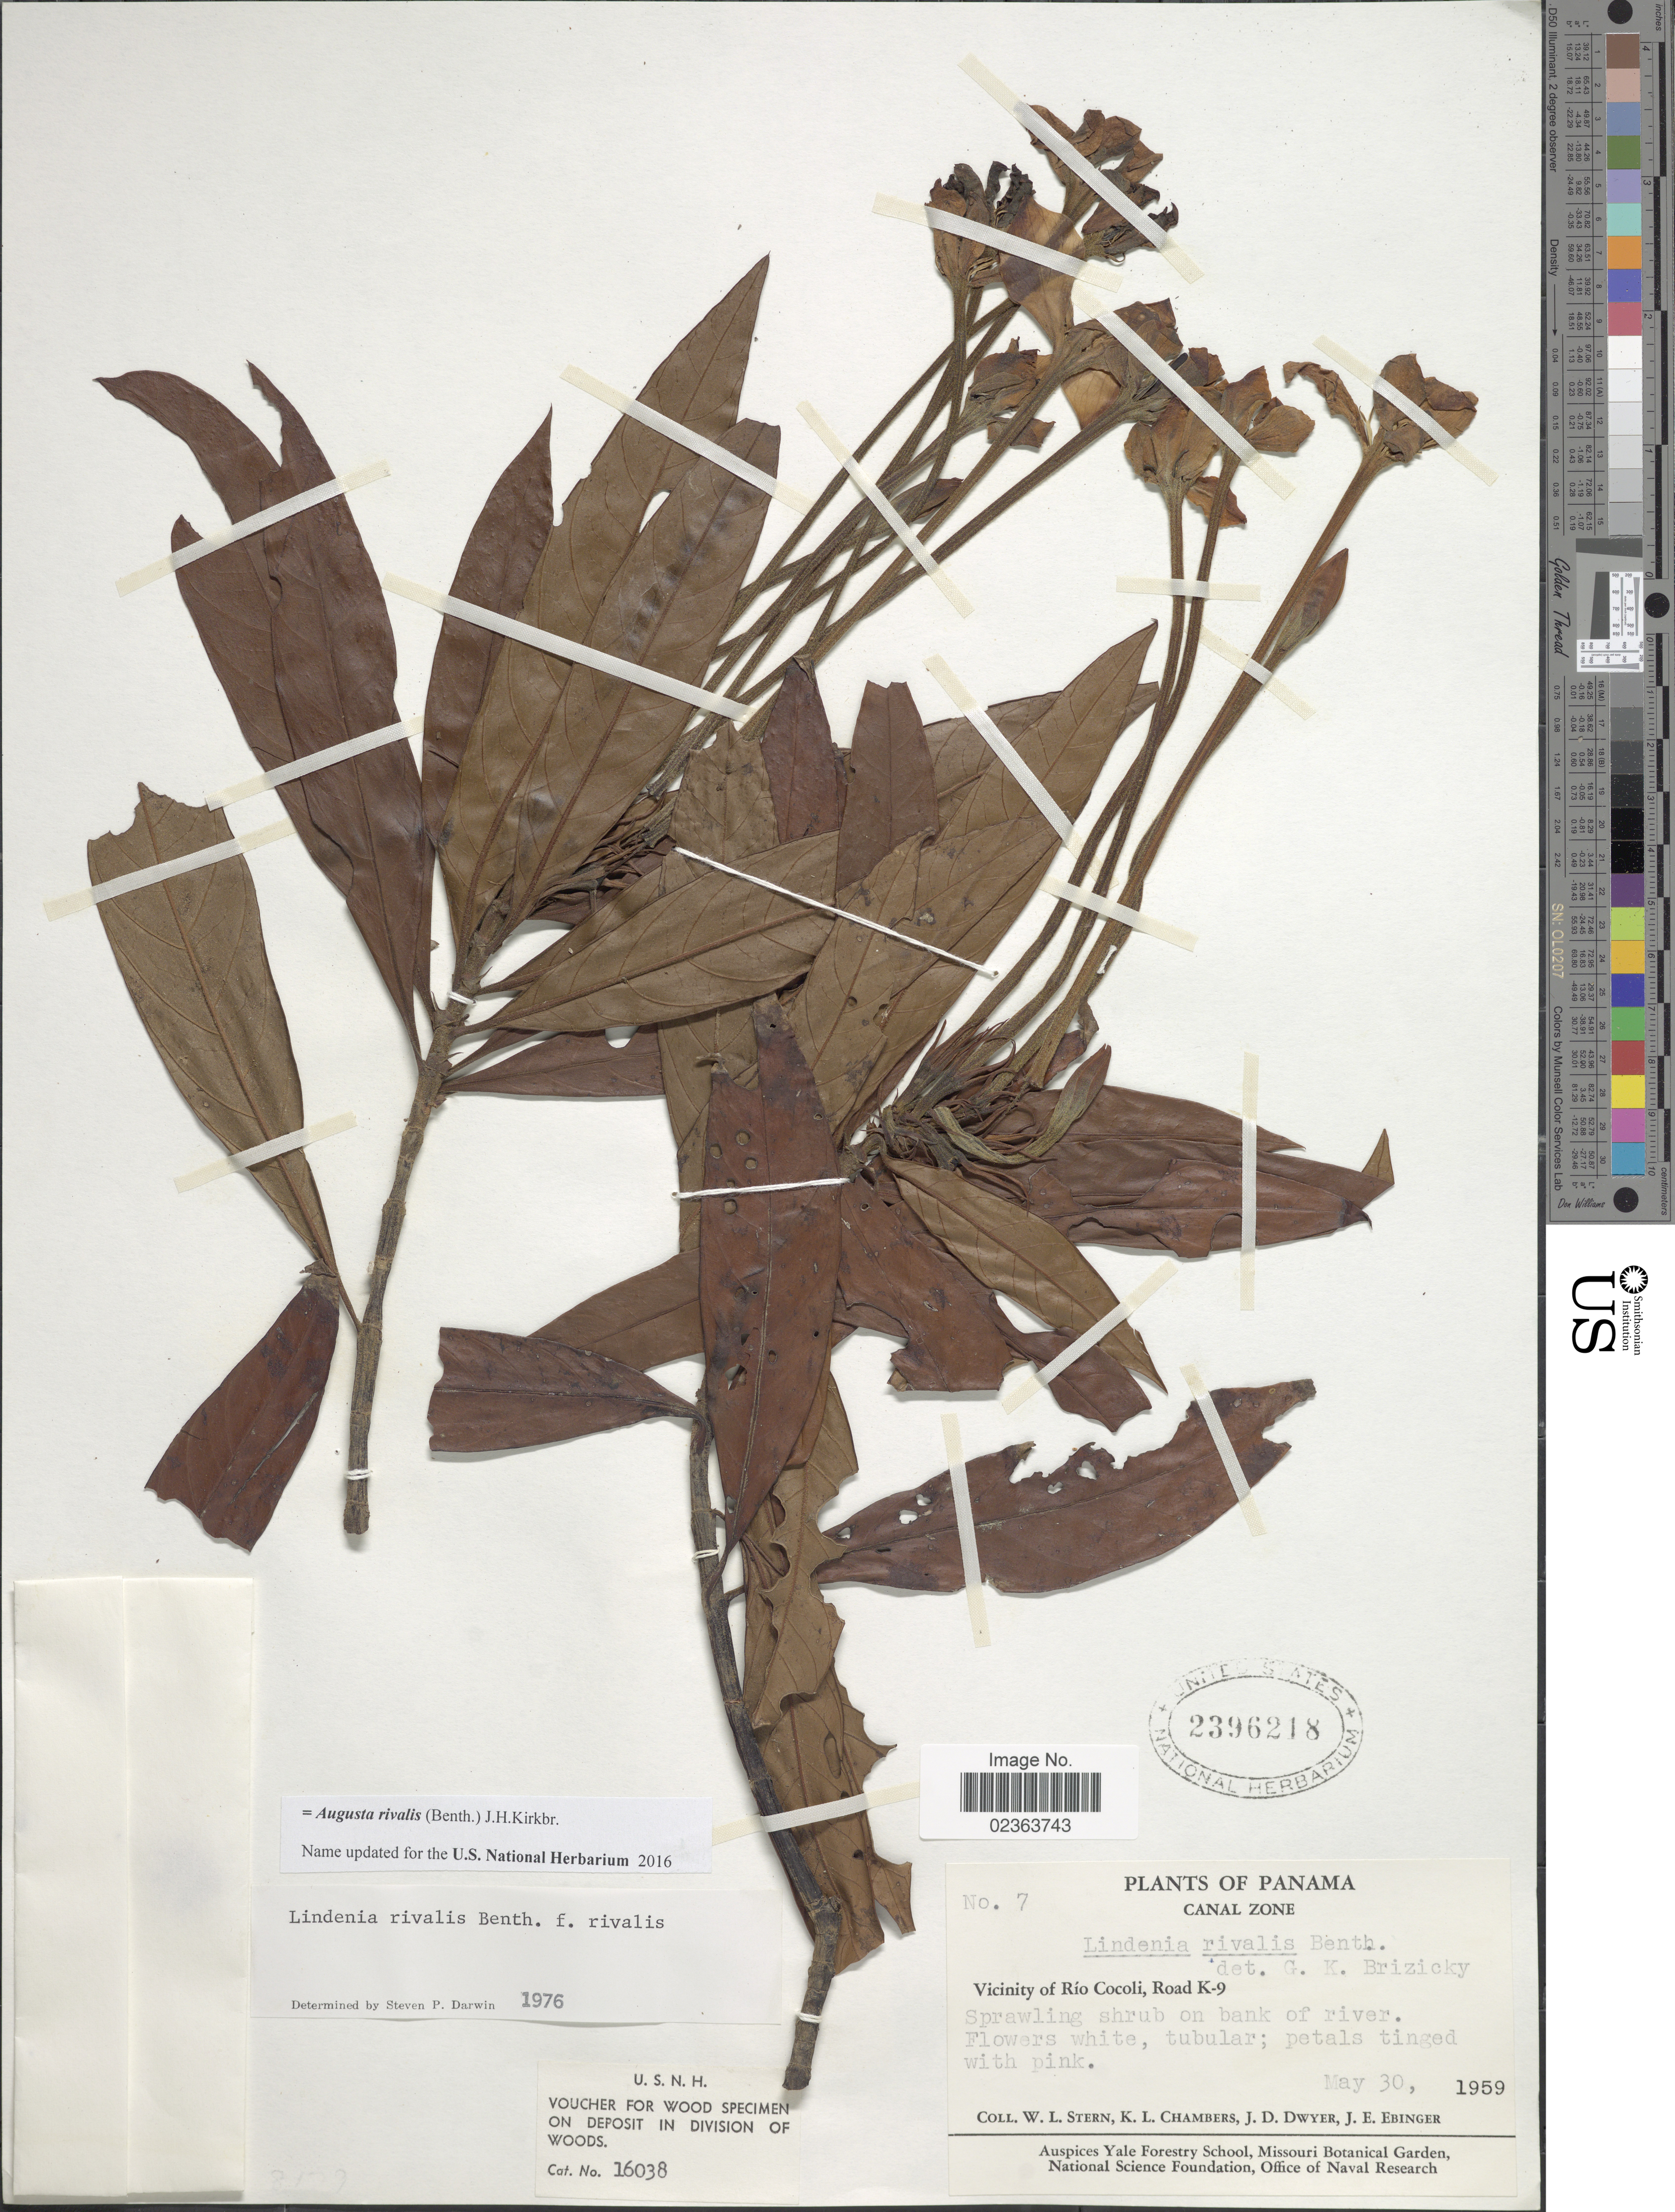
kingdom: Plantae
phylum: Tracheophyta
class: Magnoliopsida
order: Gentianales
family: Rubiaceae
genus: Augusta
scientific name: Augusta rivalis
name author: (Benth.) J.H. Kirkbr.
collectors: W. L. Stern, K. Chambers, J. D. Dwyer & J. Ebinger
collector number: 7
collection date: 1959-05-30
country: Panama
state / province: Panamá Oeste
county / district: Canal Zone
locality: Vicinity of Rio Cocoli, Road K-9, Sprawling shrub on bank of river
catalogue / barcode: US 2396218